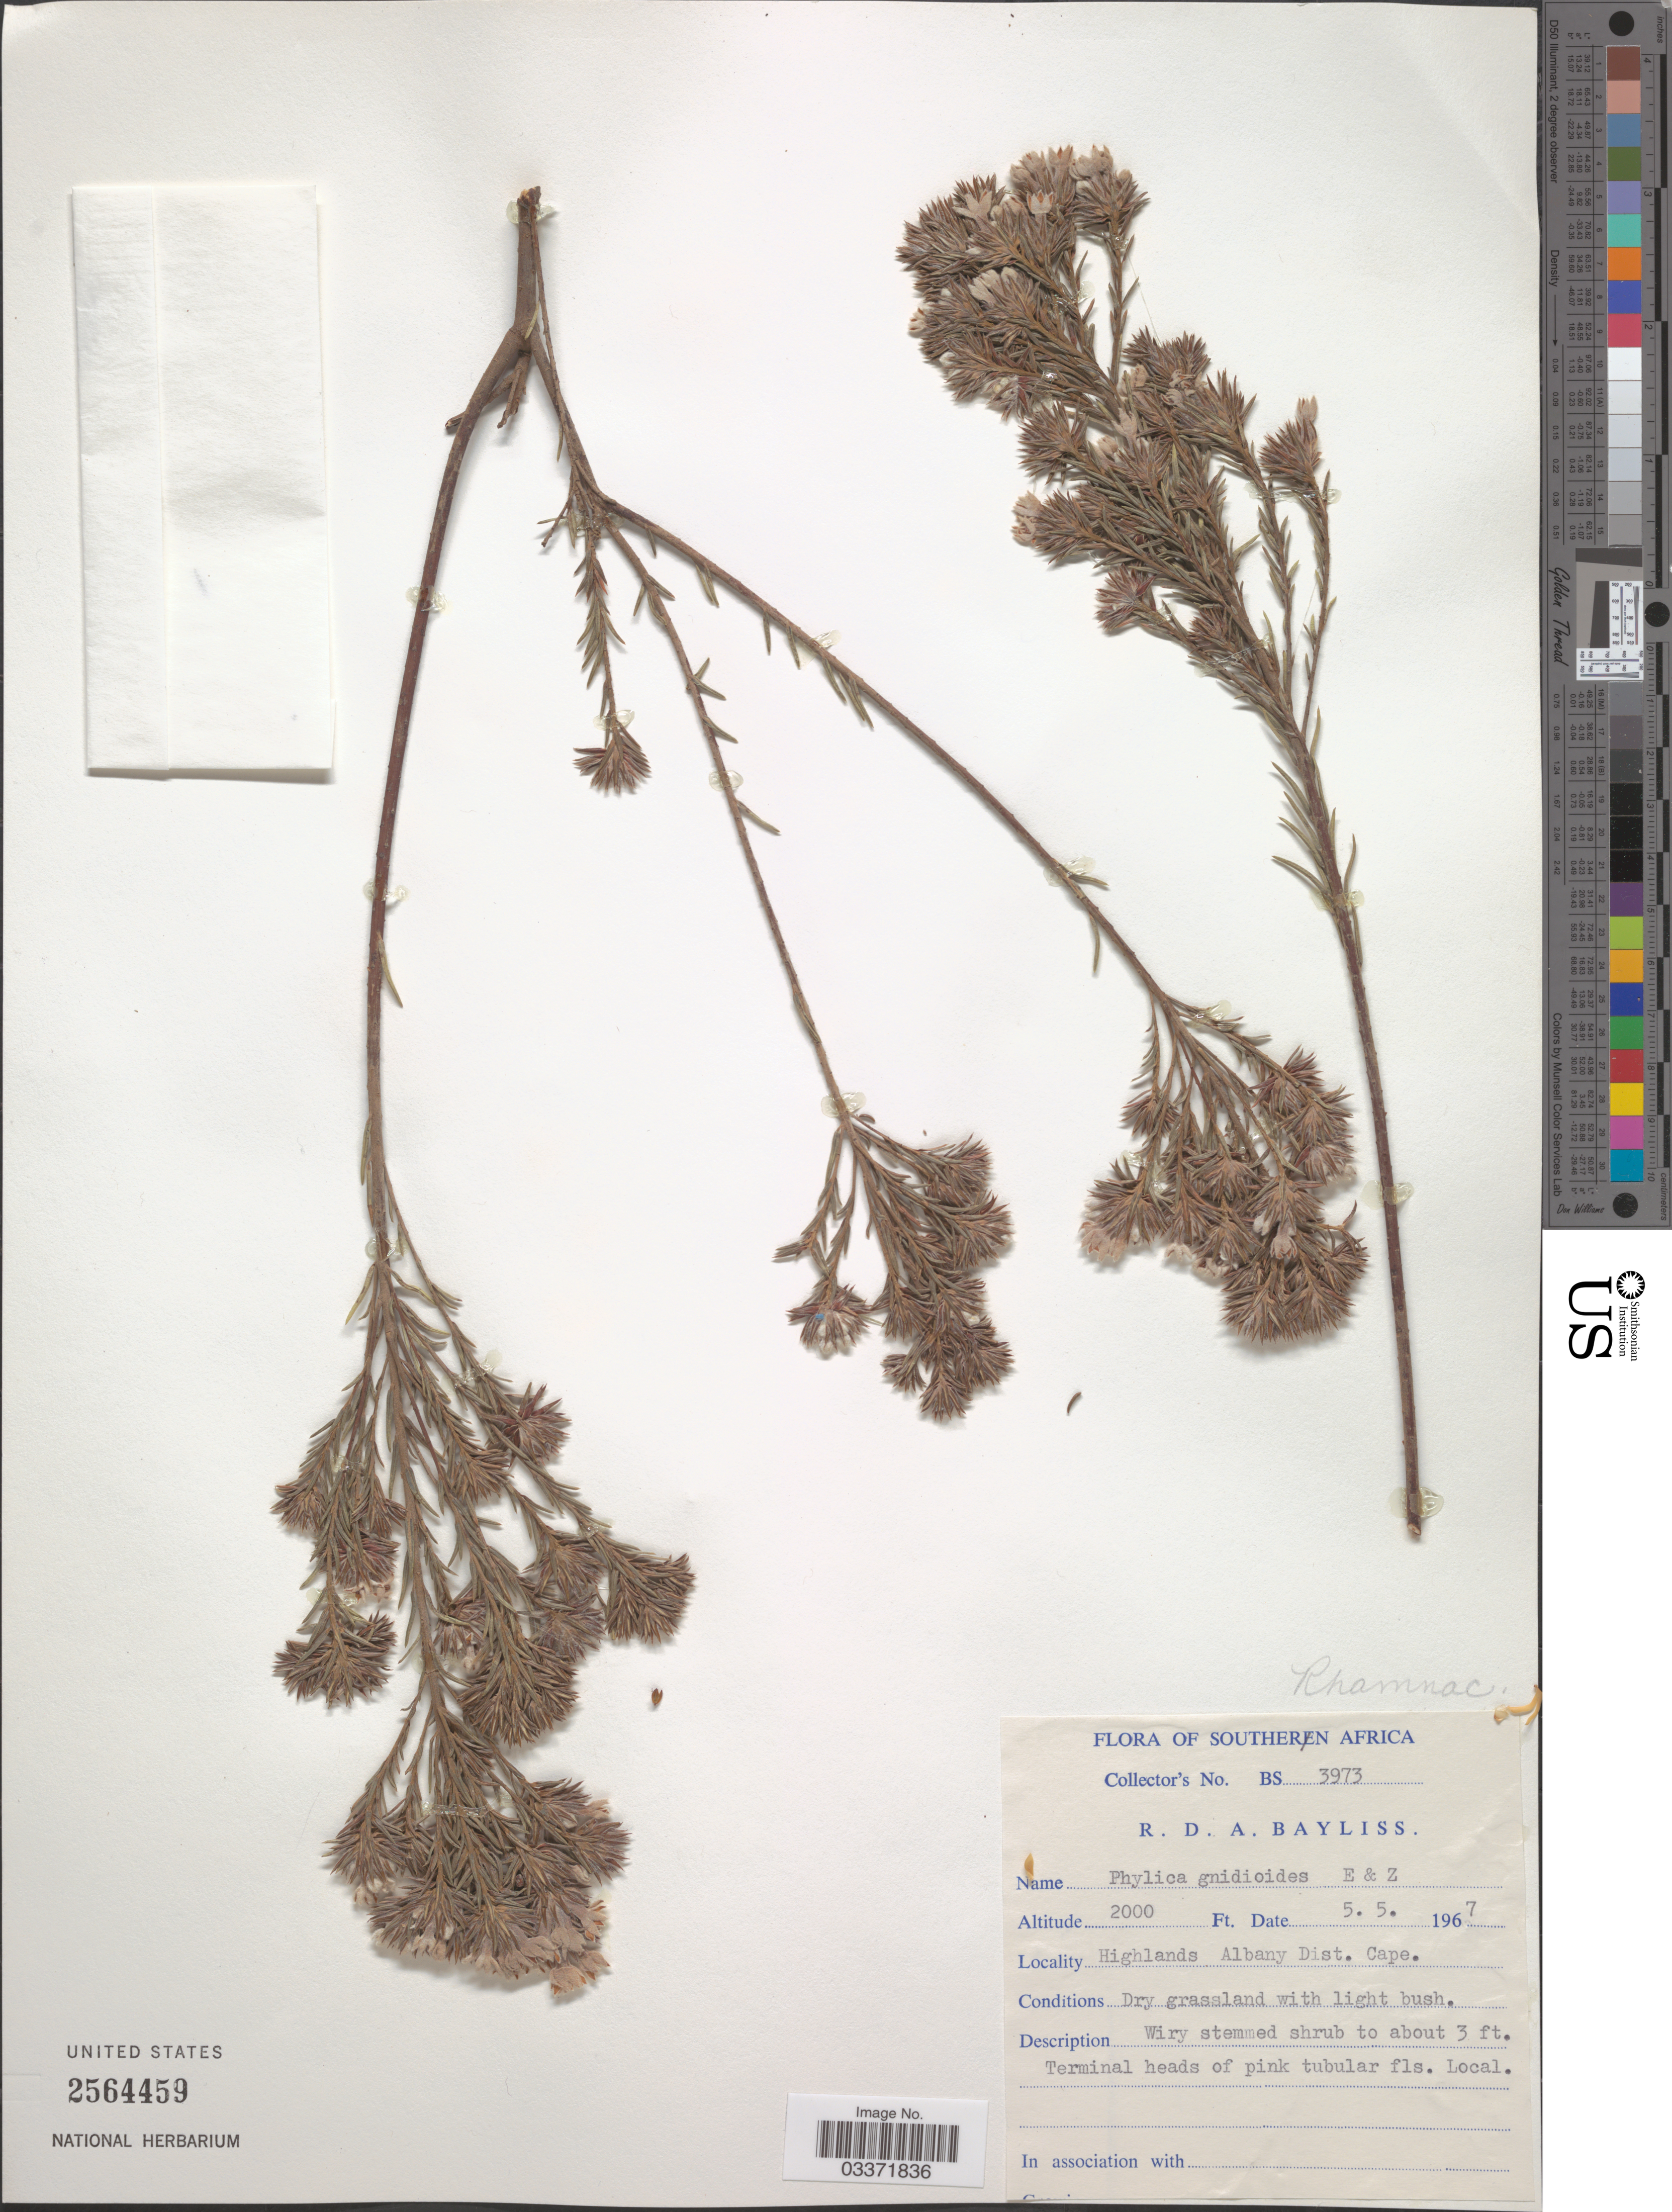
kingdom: Plantae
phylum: Tracheophyta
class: Magnoliopsida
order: Rosales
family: Rhamnaceae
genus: Phylica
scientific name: Phylica gnidioides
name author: Eckl. & Zeyh.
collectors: R. Bayliss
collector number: BS3973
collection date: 1967-05-05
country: South Africa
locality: Southern Africa, Highlands Albany Dist. Cape.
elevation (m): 610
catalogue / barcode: US 2564459